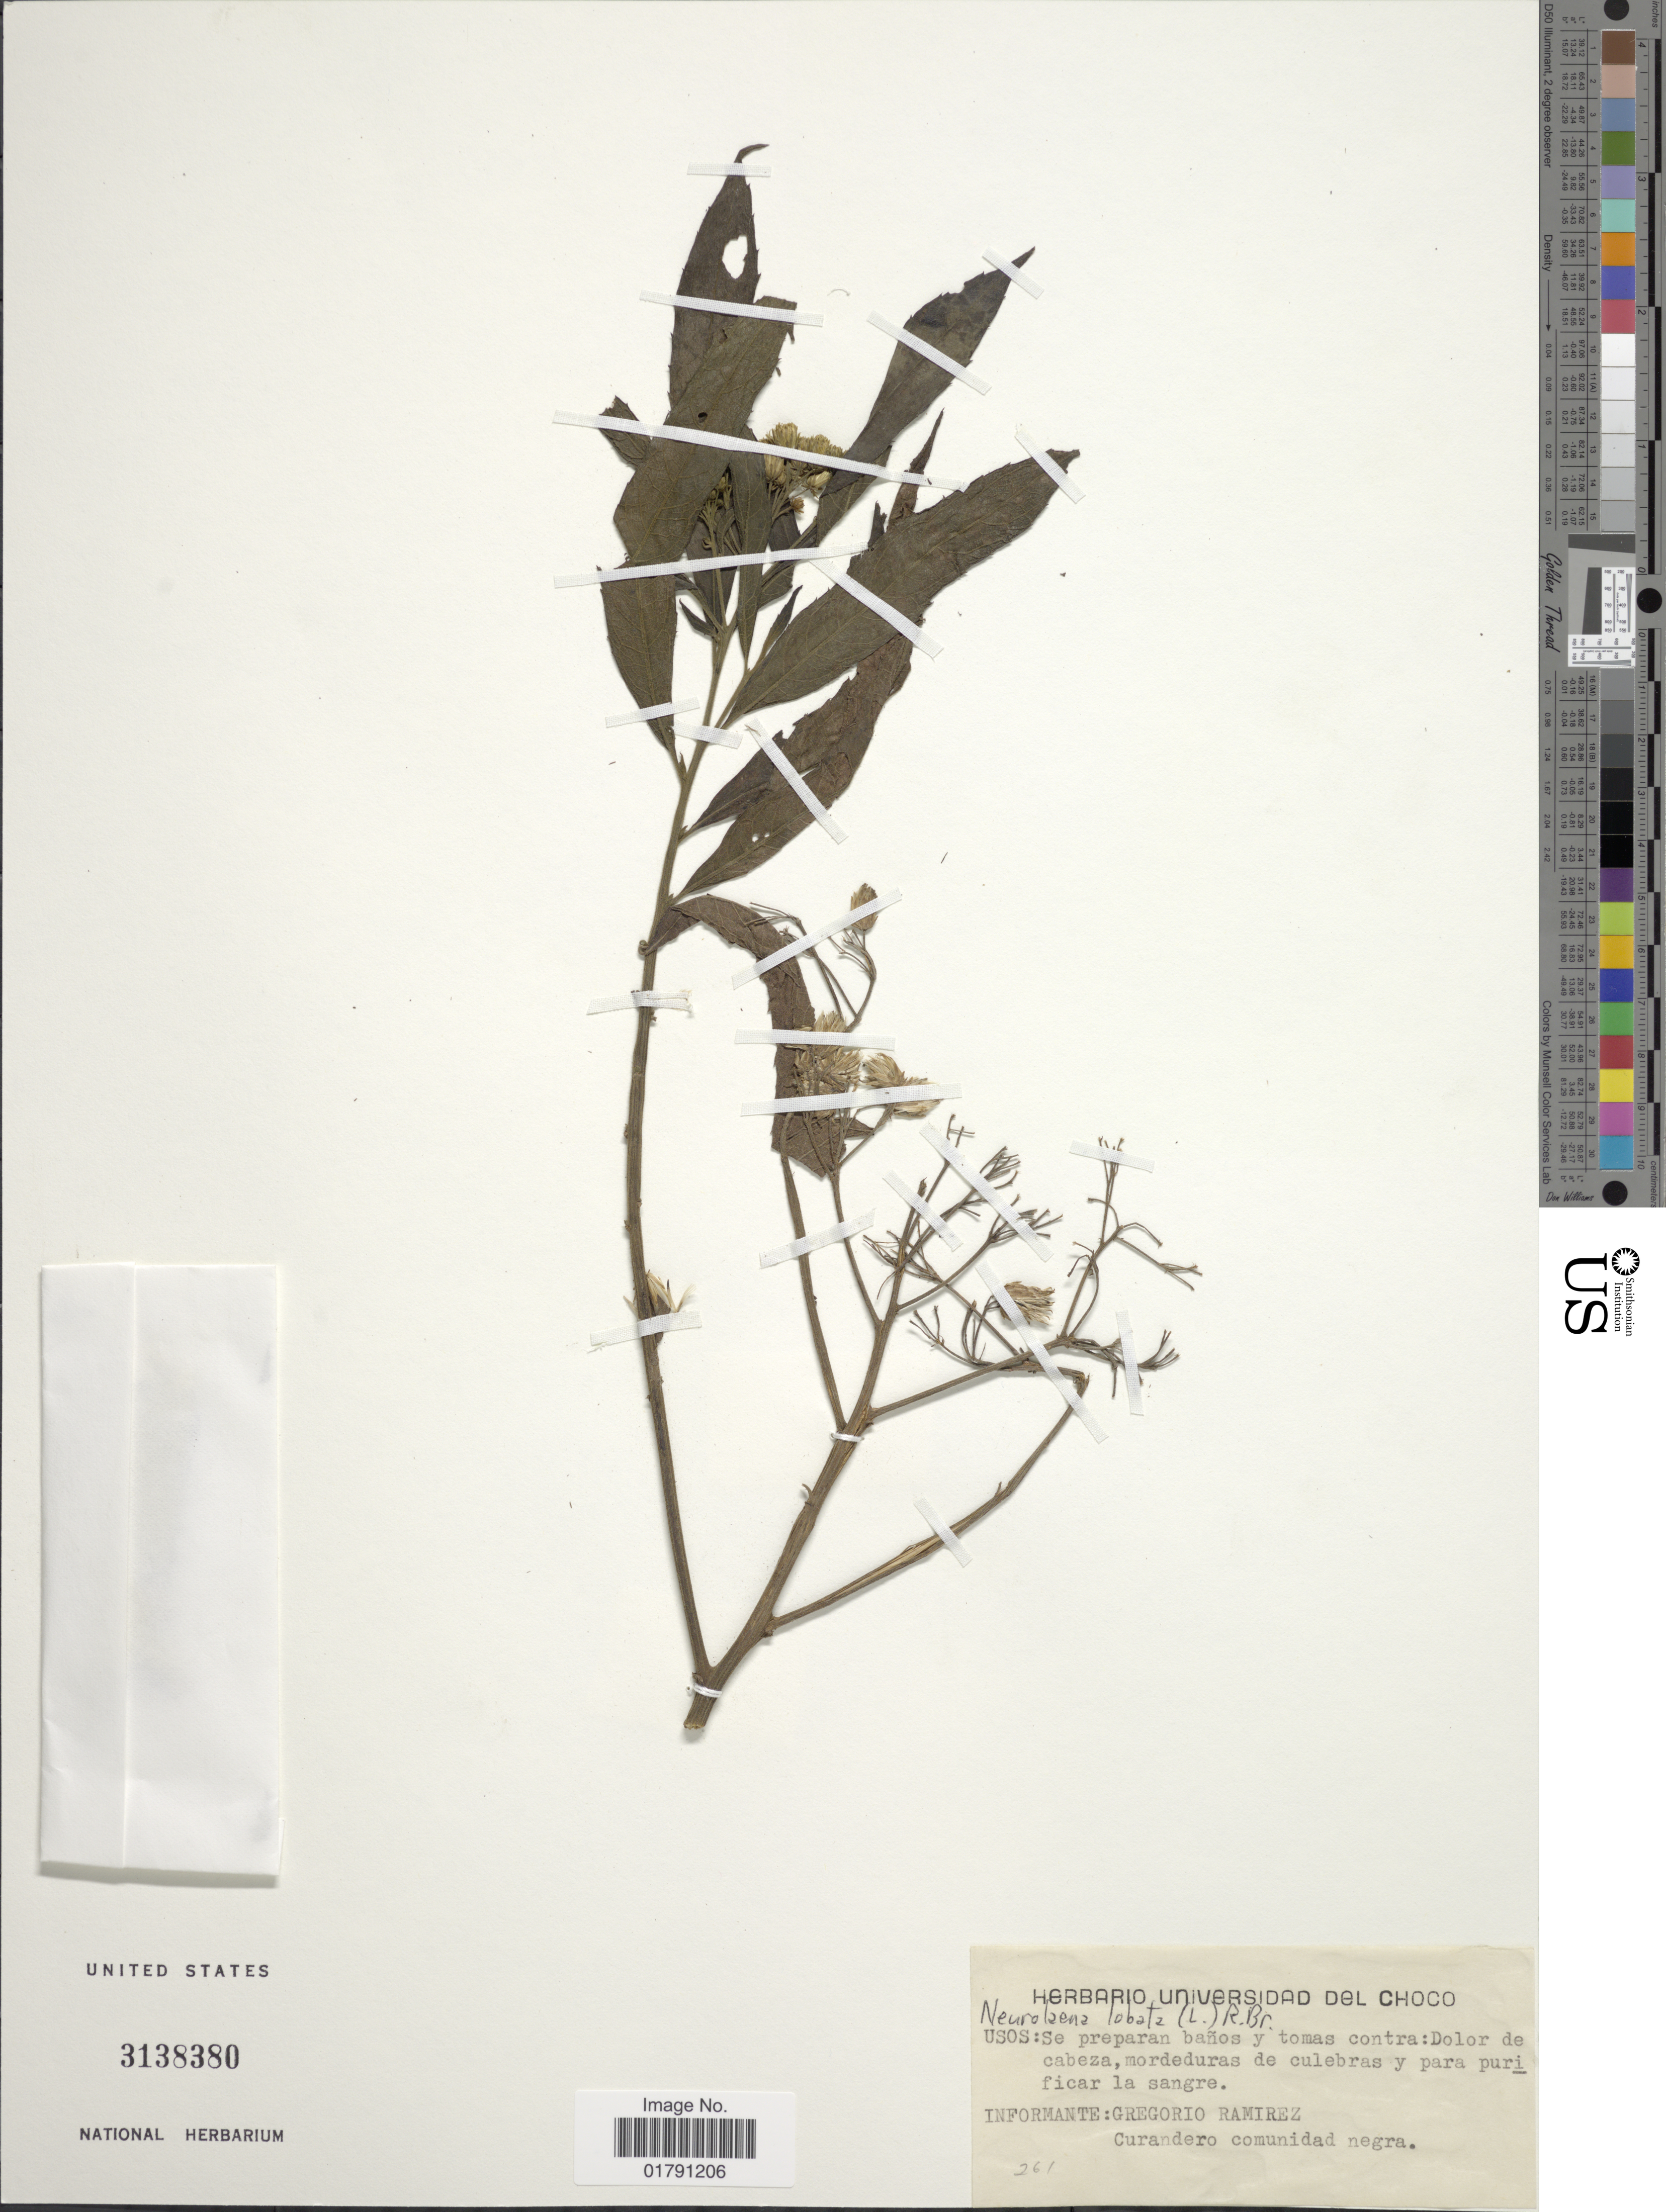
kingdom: Plantae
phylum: Tracheophyta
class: Magnoliopsida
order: Asterales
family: Asteraceae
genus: Neurolaena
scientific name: Neurolaena lobata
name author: (L.) R. Br. ex Cass.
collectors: ex herb. Universidad del Choco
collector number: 261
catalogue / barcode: US 3138380